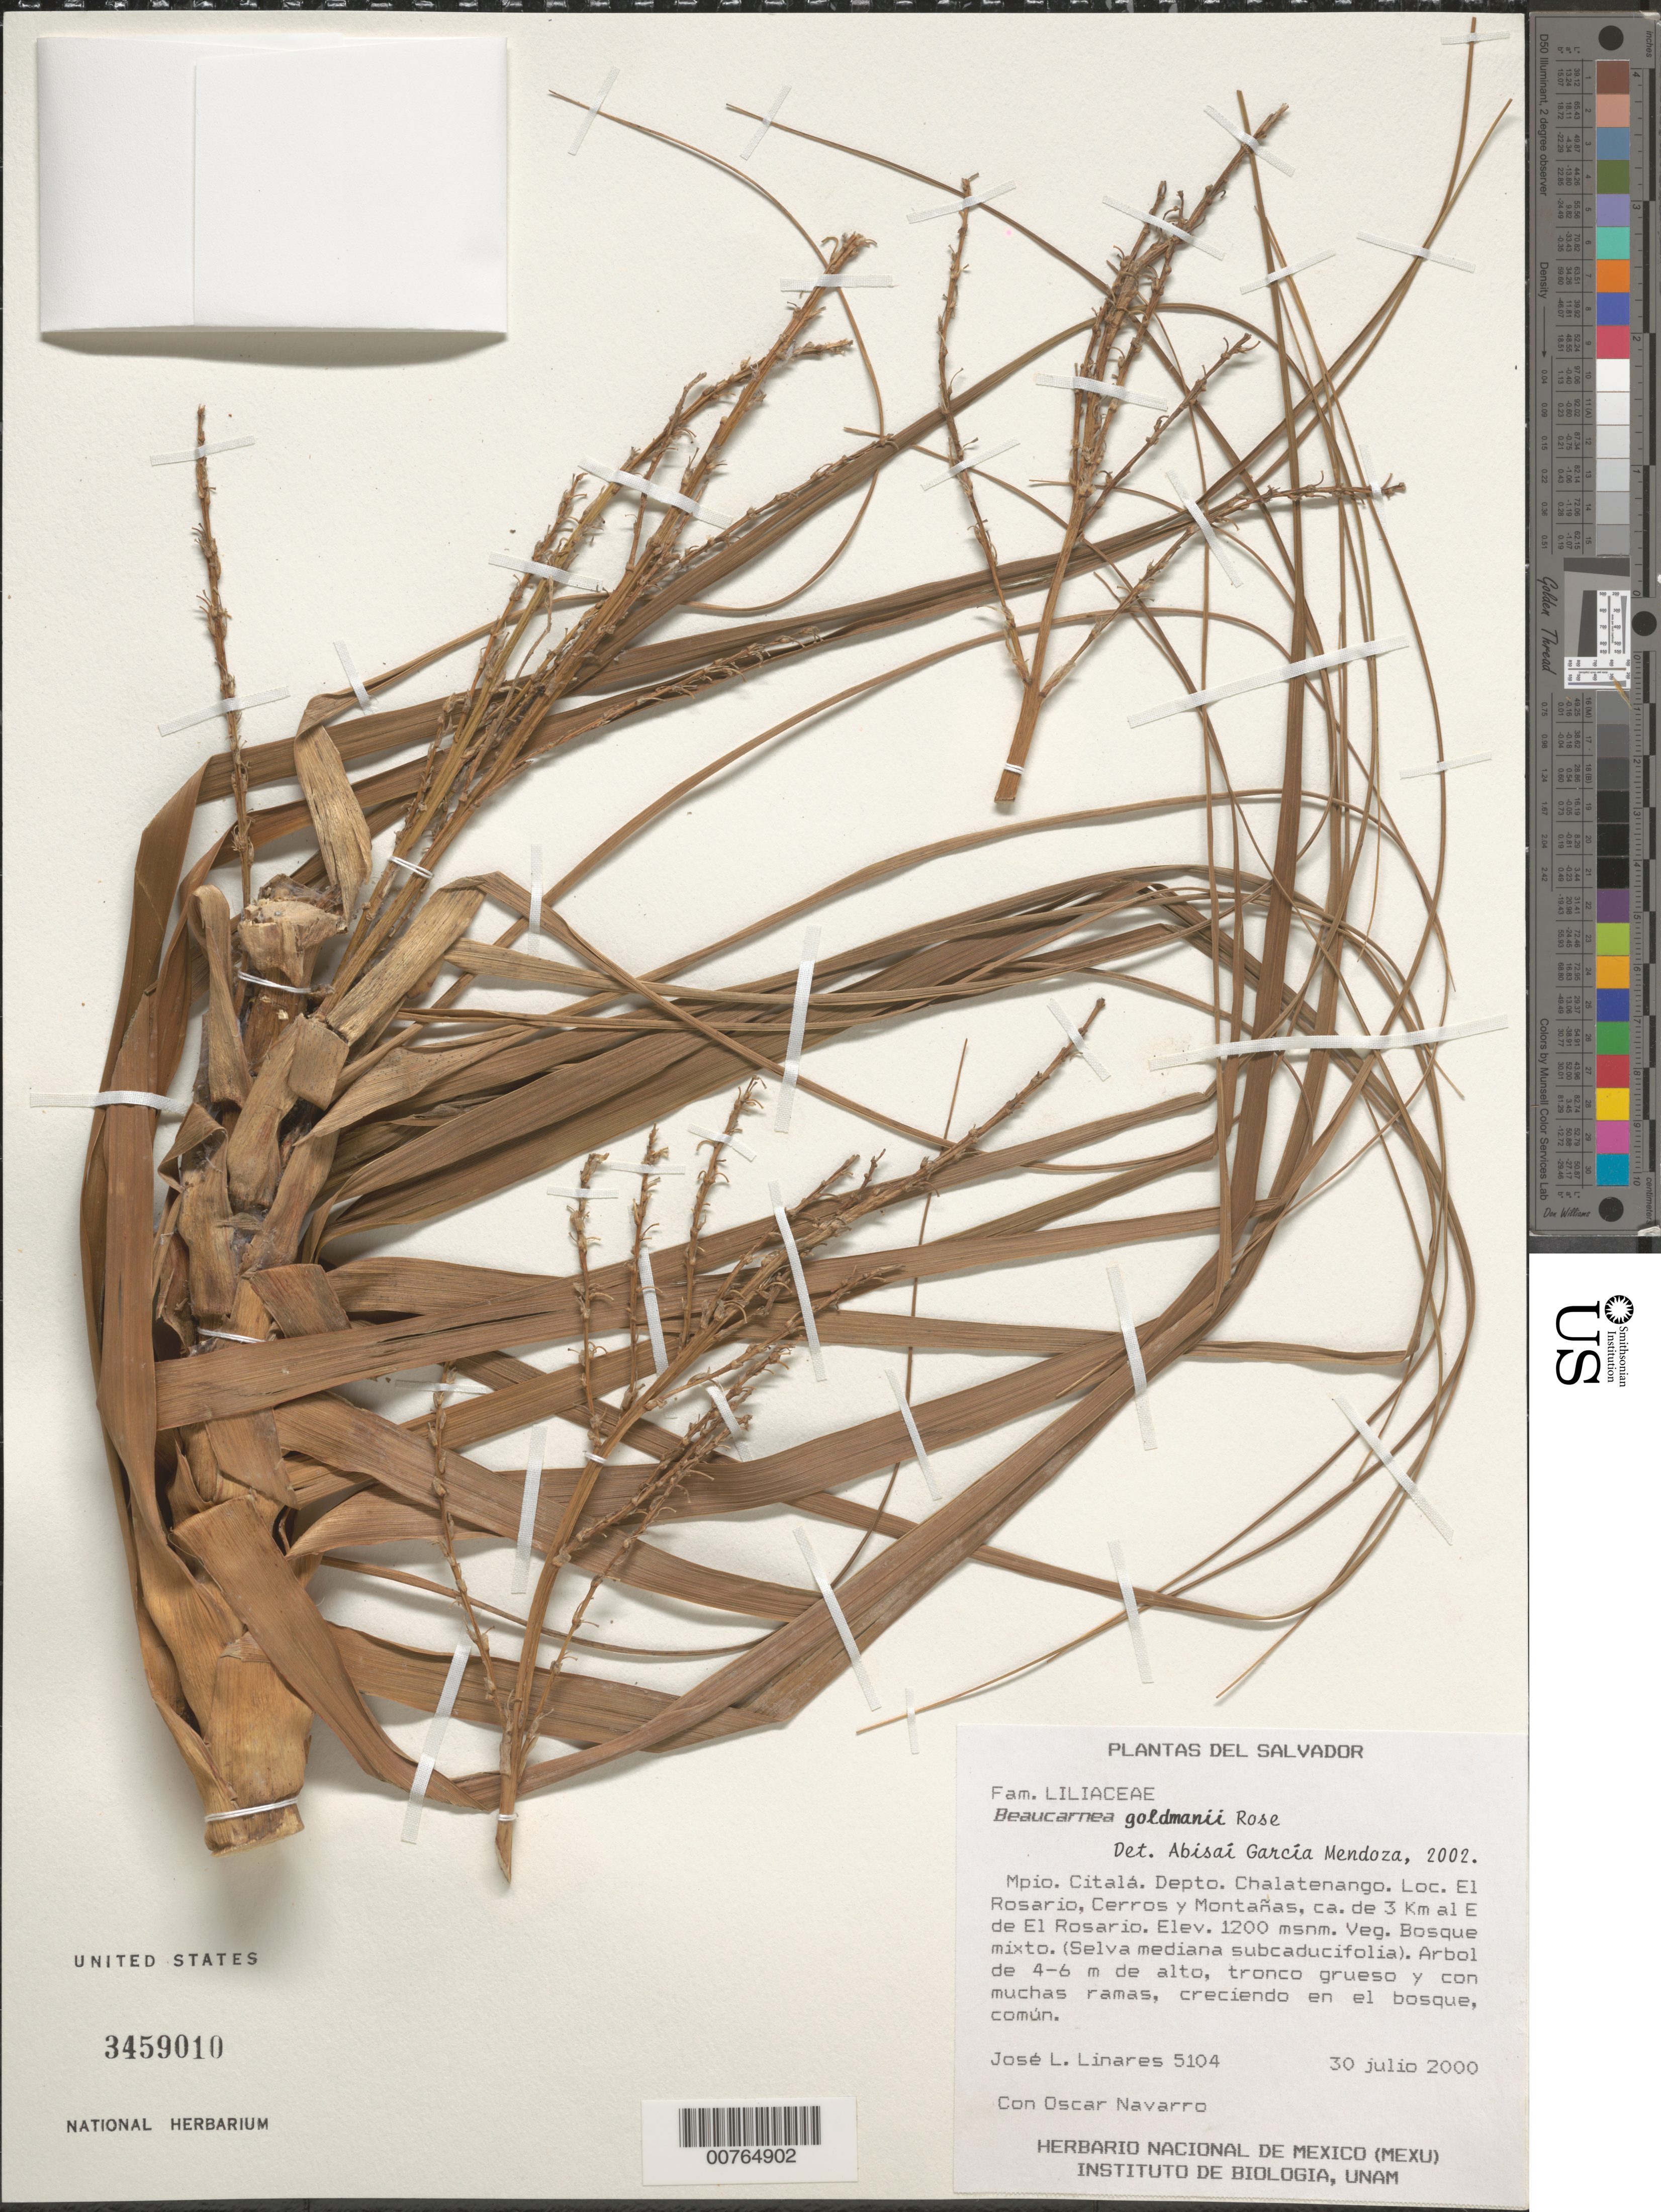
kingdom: Plantae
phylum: Tracheophyta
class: Liliopsida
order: Asparagales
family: Asparagaceae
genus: Beaucarnea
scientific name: Beaucarnea goldmanii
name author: Rose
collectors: J. Linares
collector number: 5104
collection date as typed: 30 Jul 2000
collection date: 2000-07-30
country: El Salvador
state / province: Chalatenango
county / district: Citala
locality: El Rosario, Cerros and Montanas.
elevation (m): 1200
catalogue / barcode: US 3459010